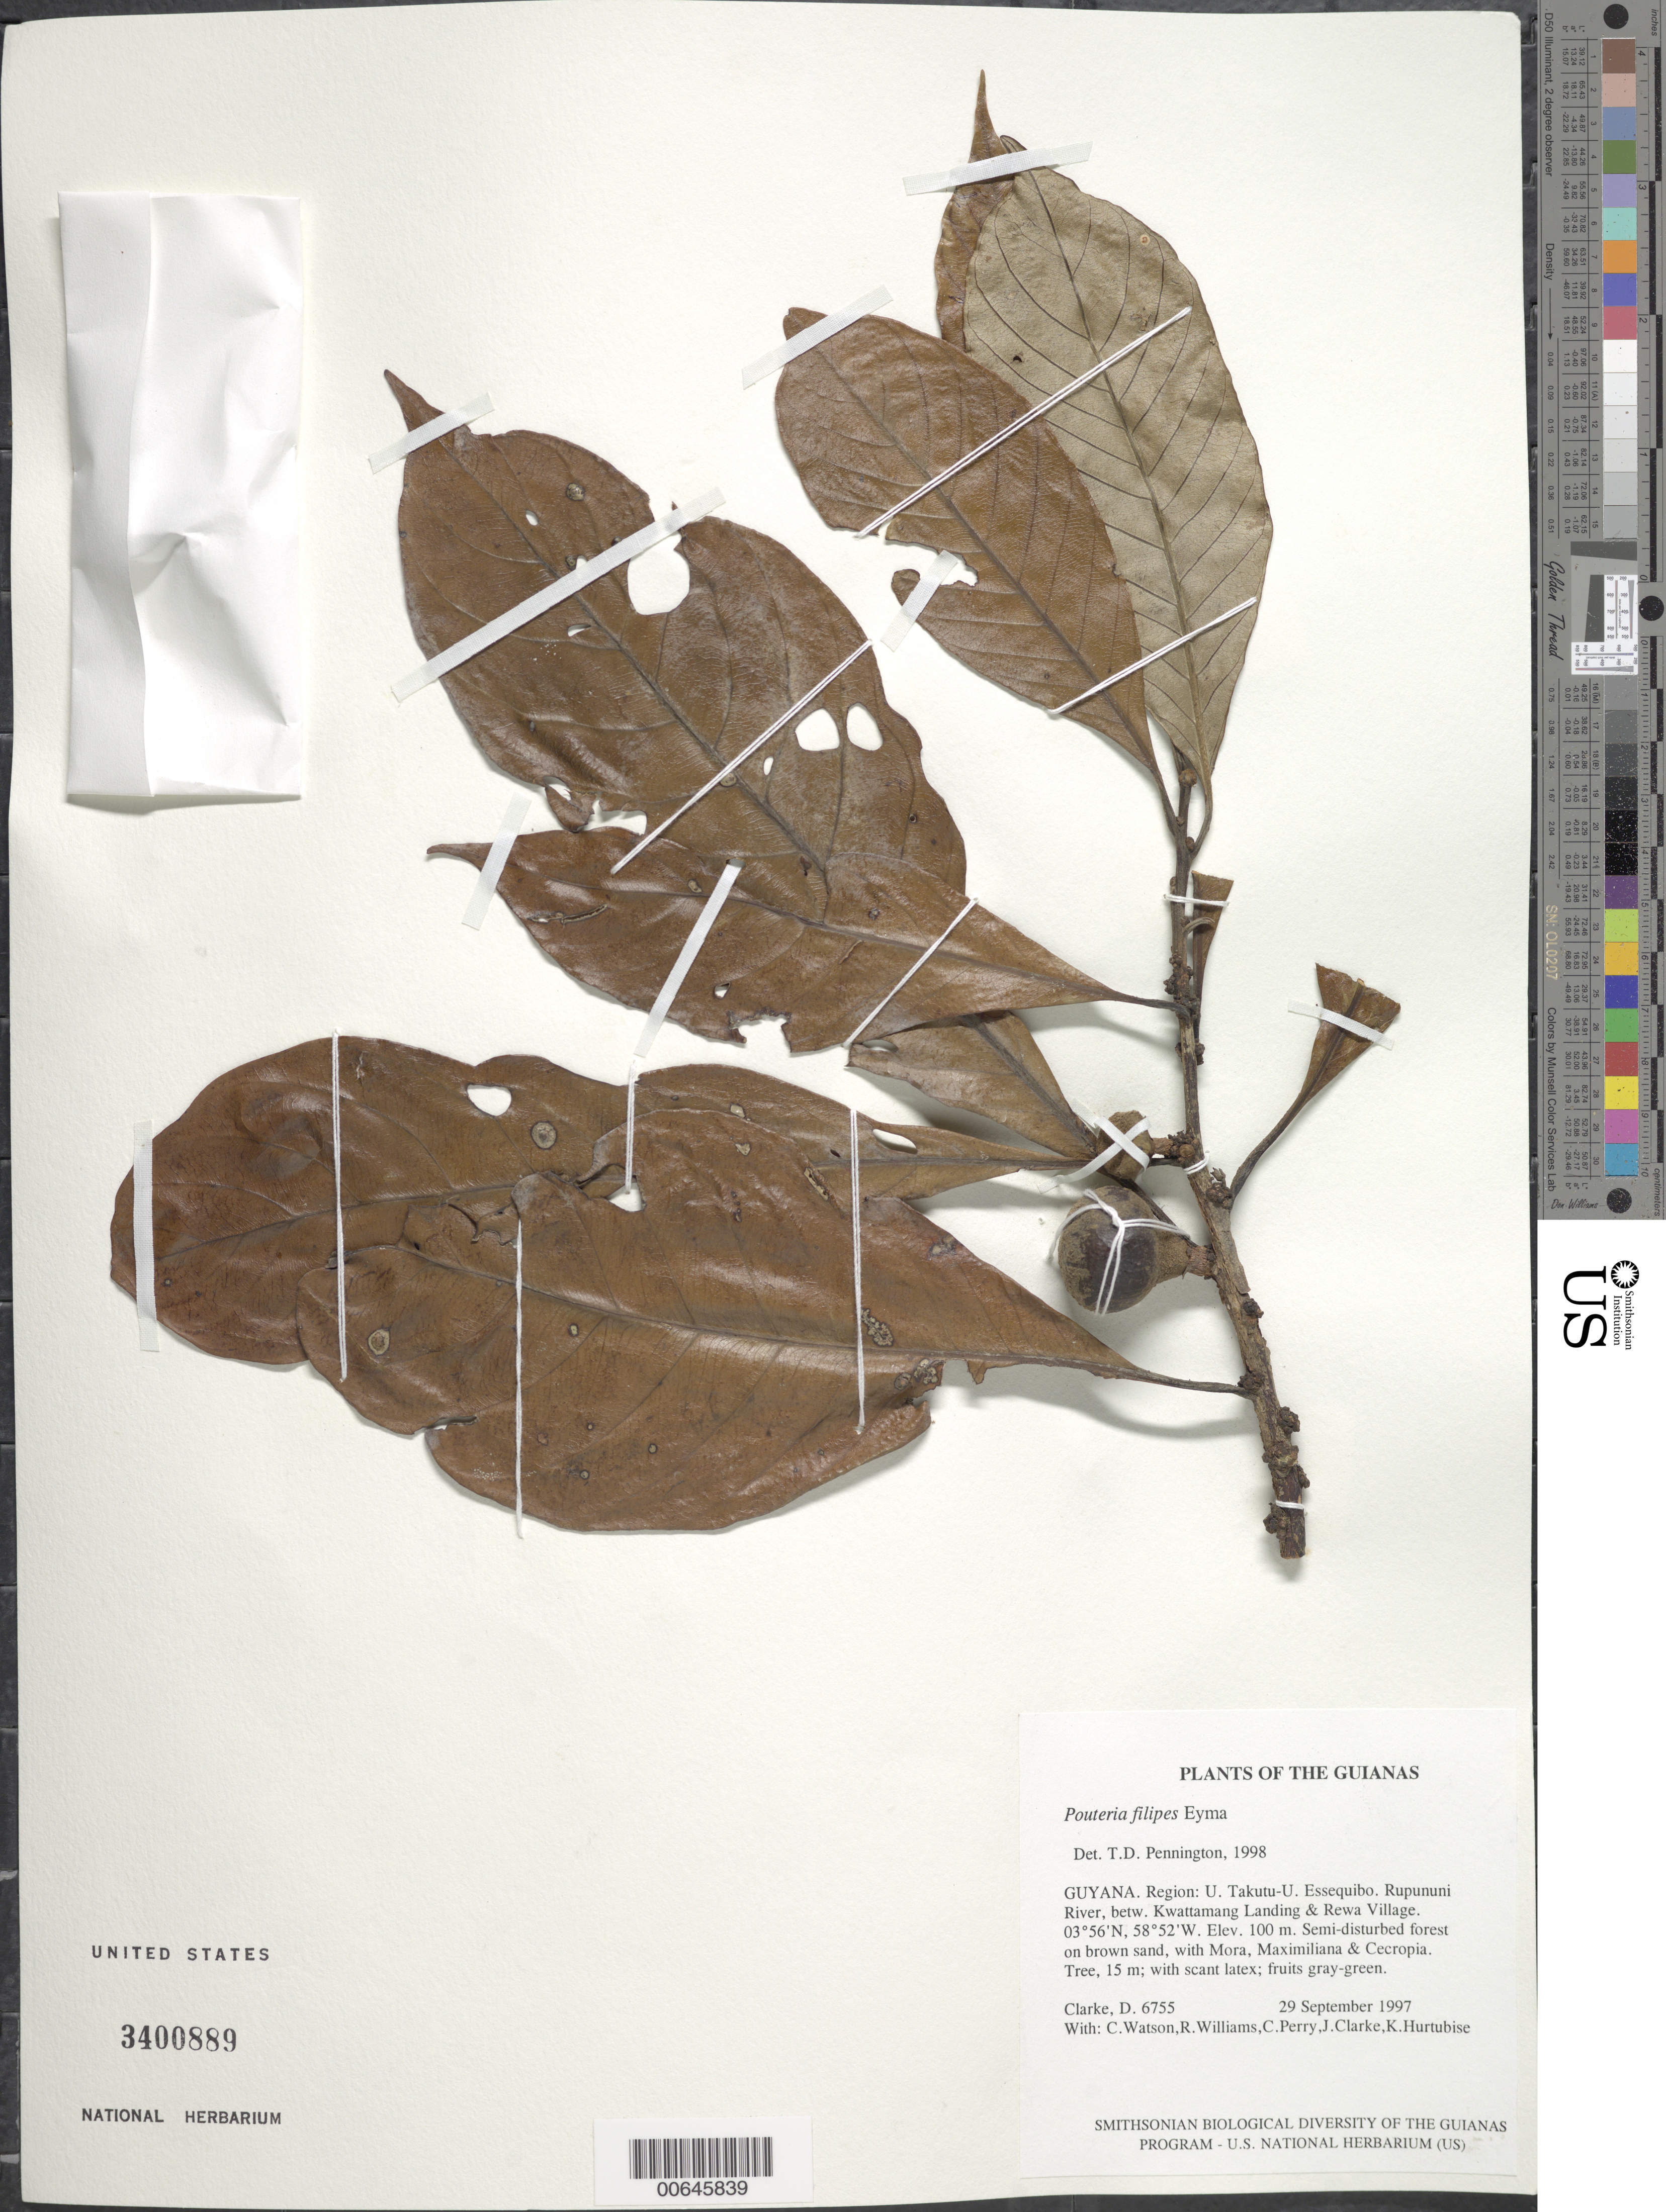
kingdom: Plantae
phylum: Tracheophyta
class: Magnoliopsida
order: Ericales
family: Sapotaceae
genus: Pouteria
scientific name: Pouteria filipes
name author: Eyma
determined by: Pennington, T. D., (K)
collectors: H. D. Clarke, C. Watson, R. Williams, C. Perry, J. Clarke & K. Hurtubise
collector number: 6755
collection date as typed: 29 September 1997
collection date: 1997-09-29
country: Guyana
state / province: U. Takutu-U. Essequibo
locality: Rupununi River, betw. Kwattamang Landing & Rewa Village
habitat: Semi-disturbed forest on brown sand, with Mora, Maximiliana & Cecropia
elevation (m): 100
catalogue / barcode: US 3400889